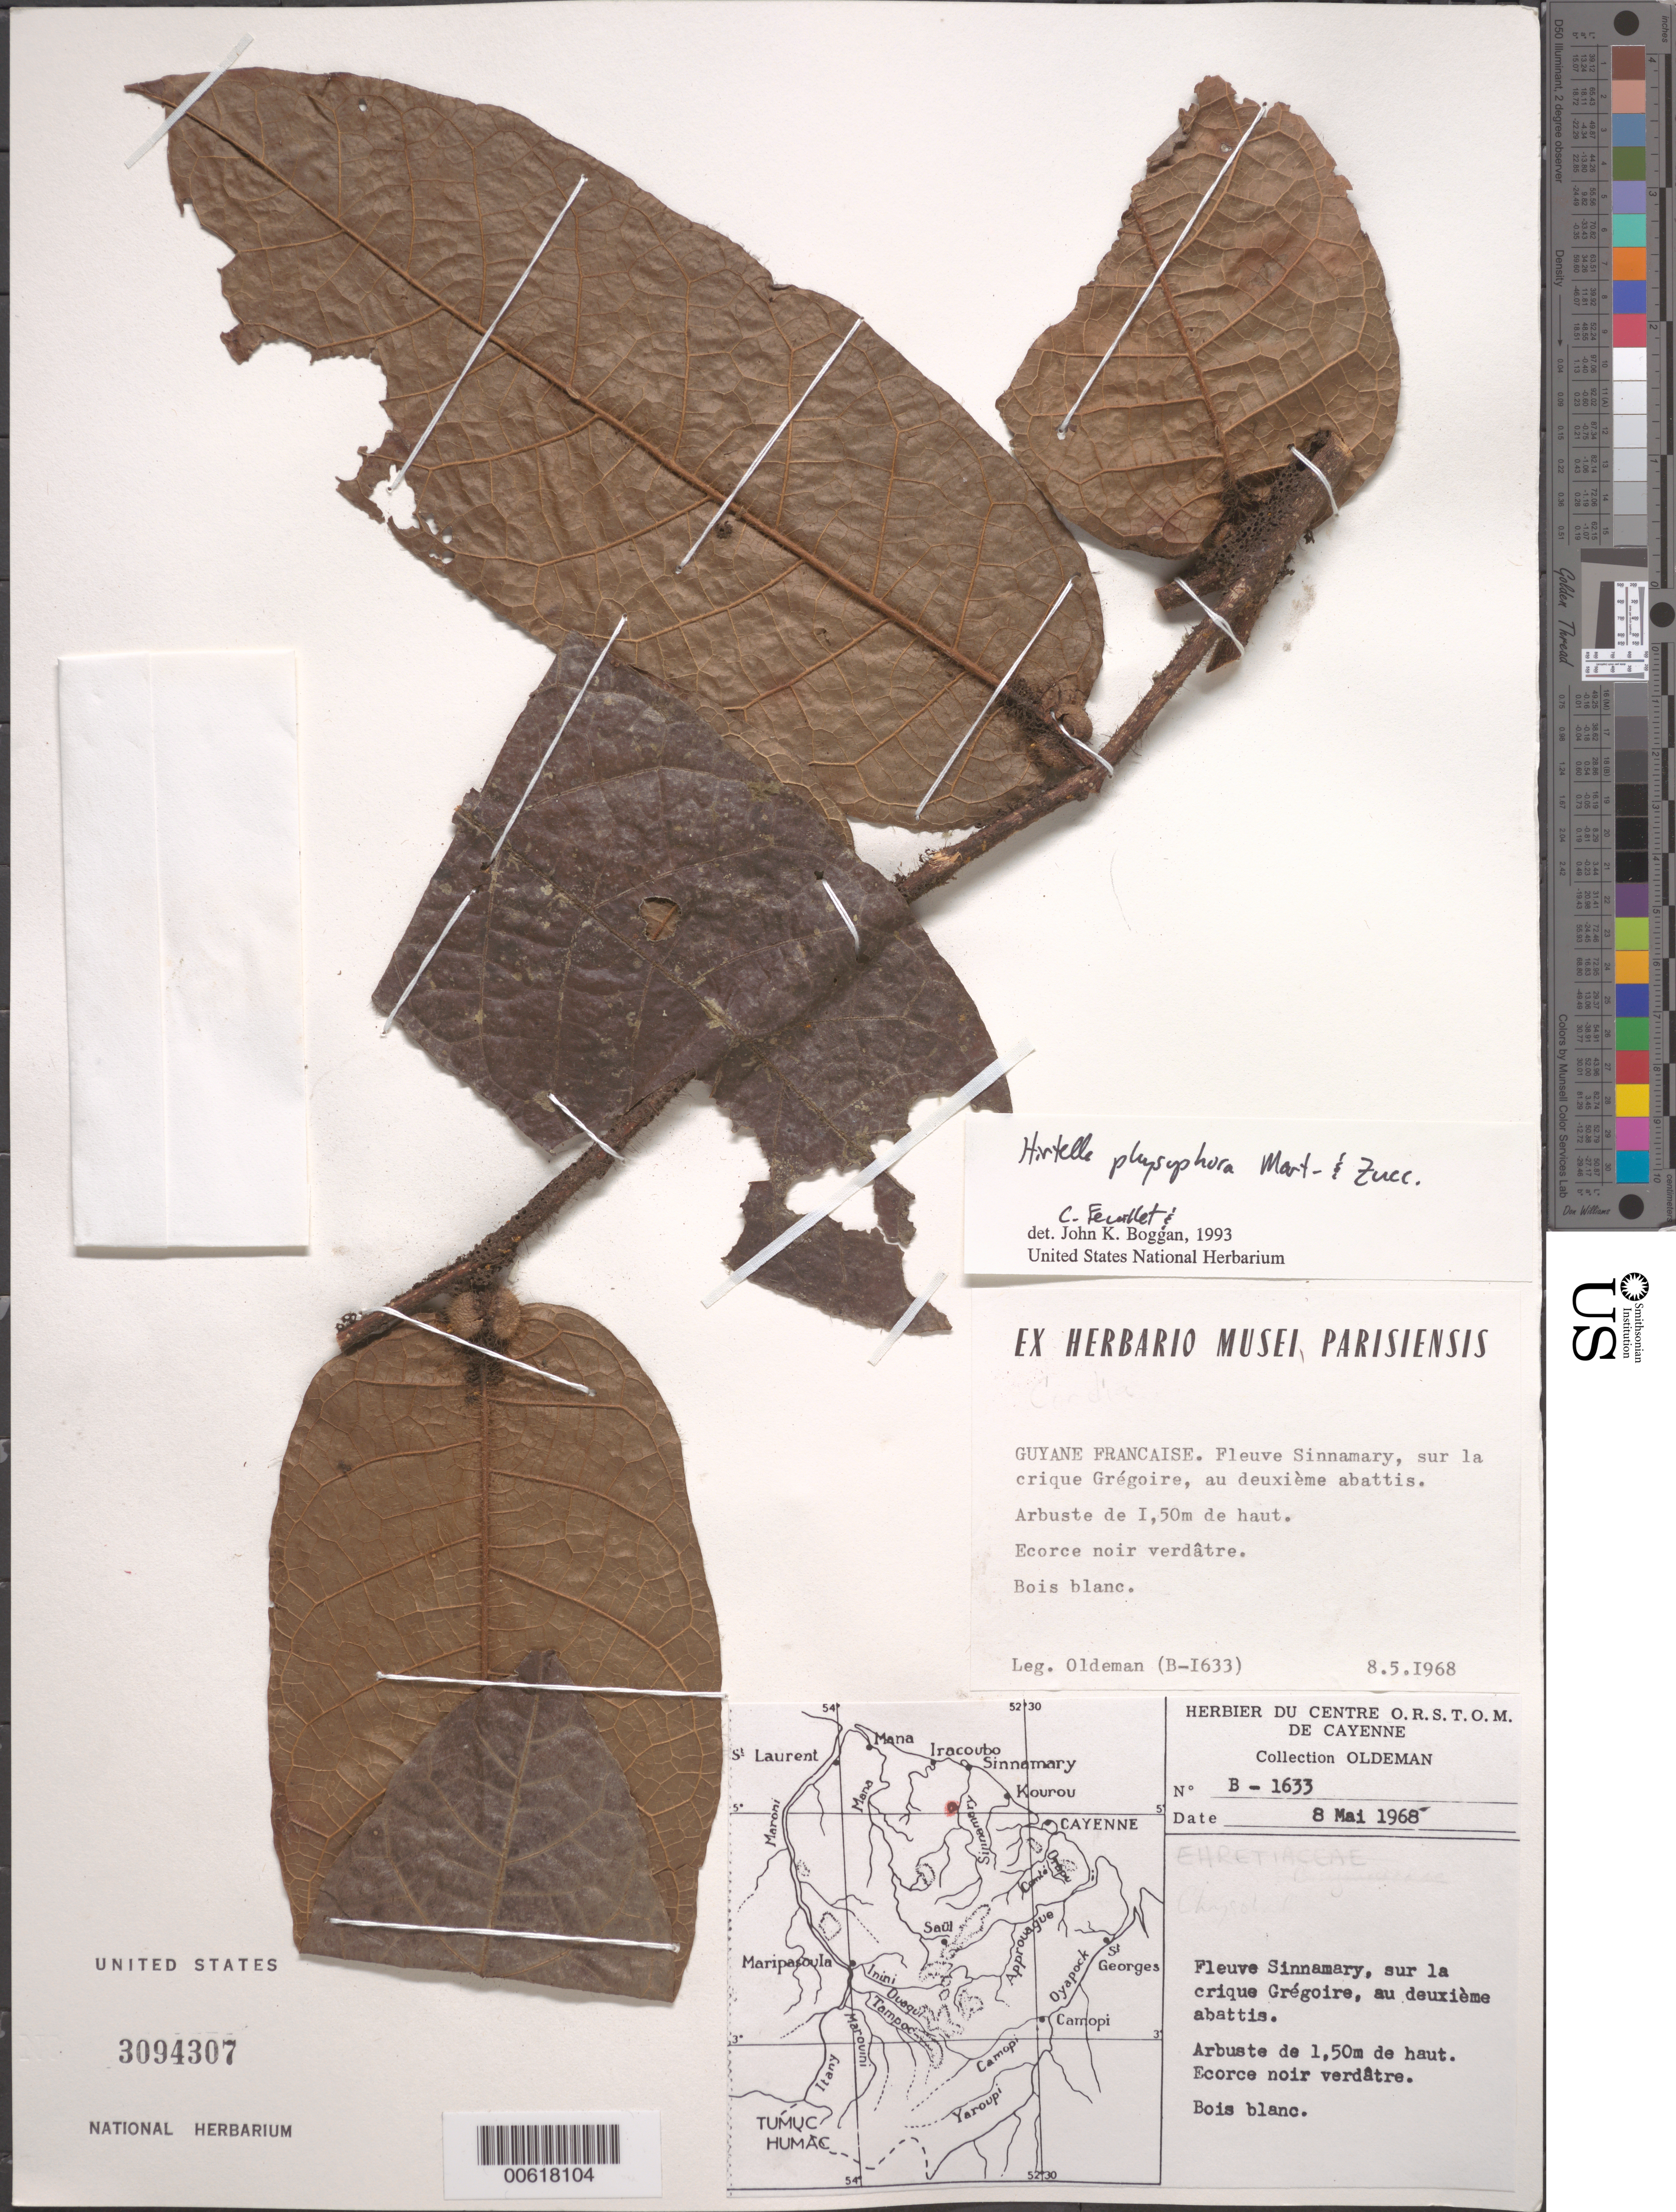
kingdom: Plantae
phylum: Tracheophyta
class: Magnoliopsida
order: Malpighiales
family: Chrysobalanaceae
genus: Hirtella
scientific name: Hirtella physophora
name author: Mart. & Zucc.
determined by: Feuillet, C.; Boggan, J. K.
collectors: R. Oldeman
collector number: B 1633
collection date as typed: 8-May-68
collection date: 1968-05-08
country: French Guiana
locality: Crique Grégoire, Fleuve Sinnamary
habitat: At second clearing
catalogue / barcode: US 3094307